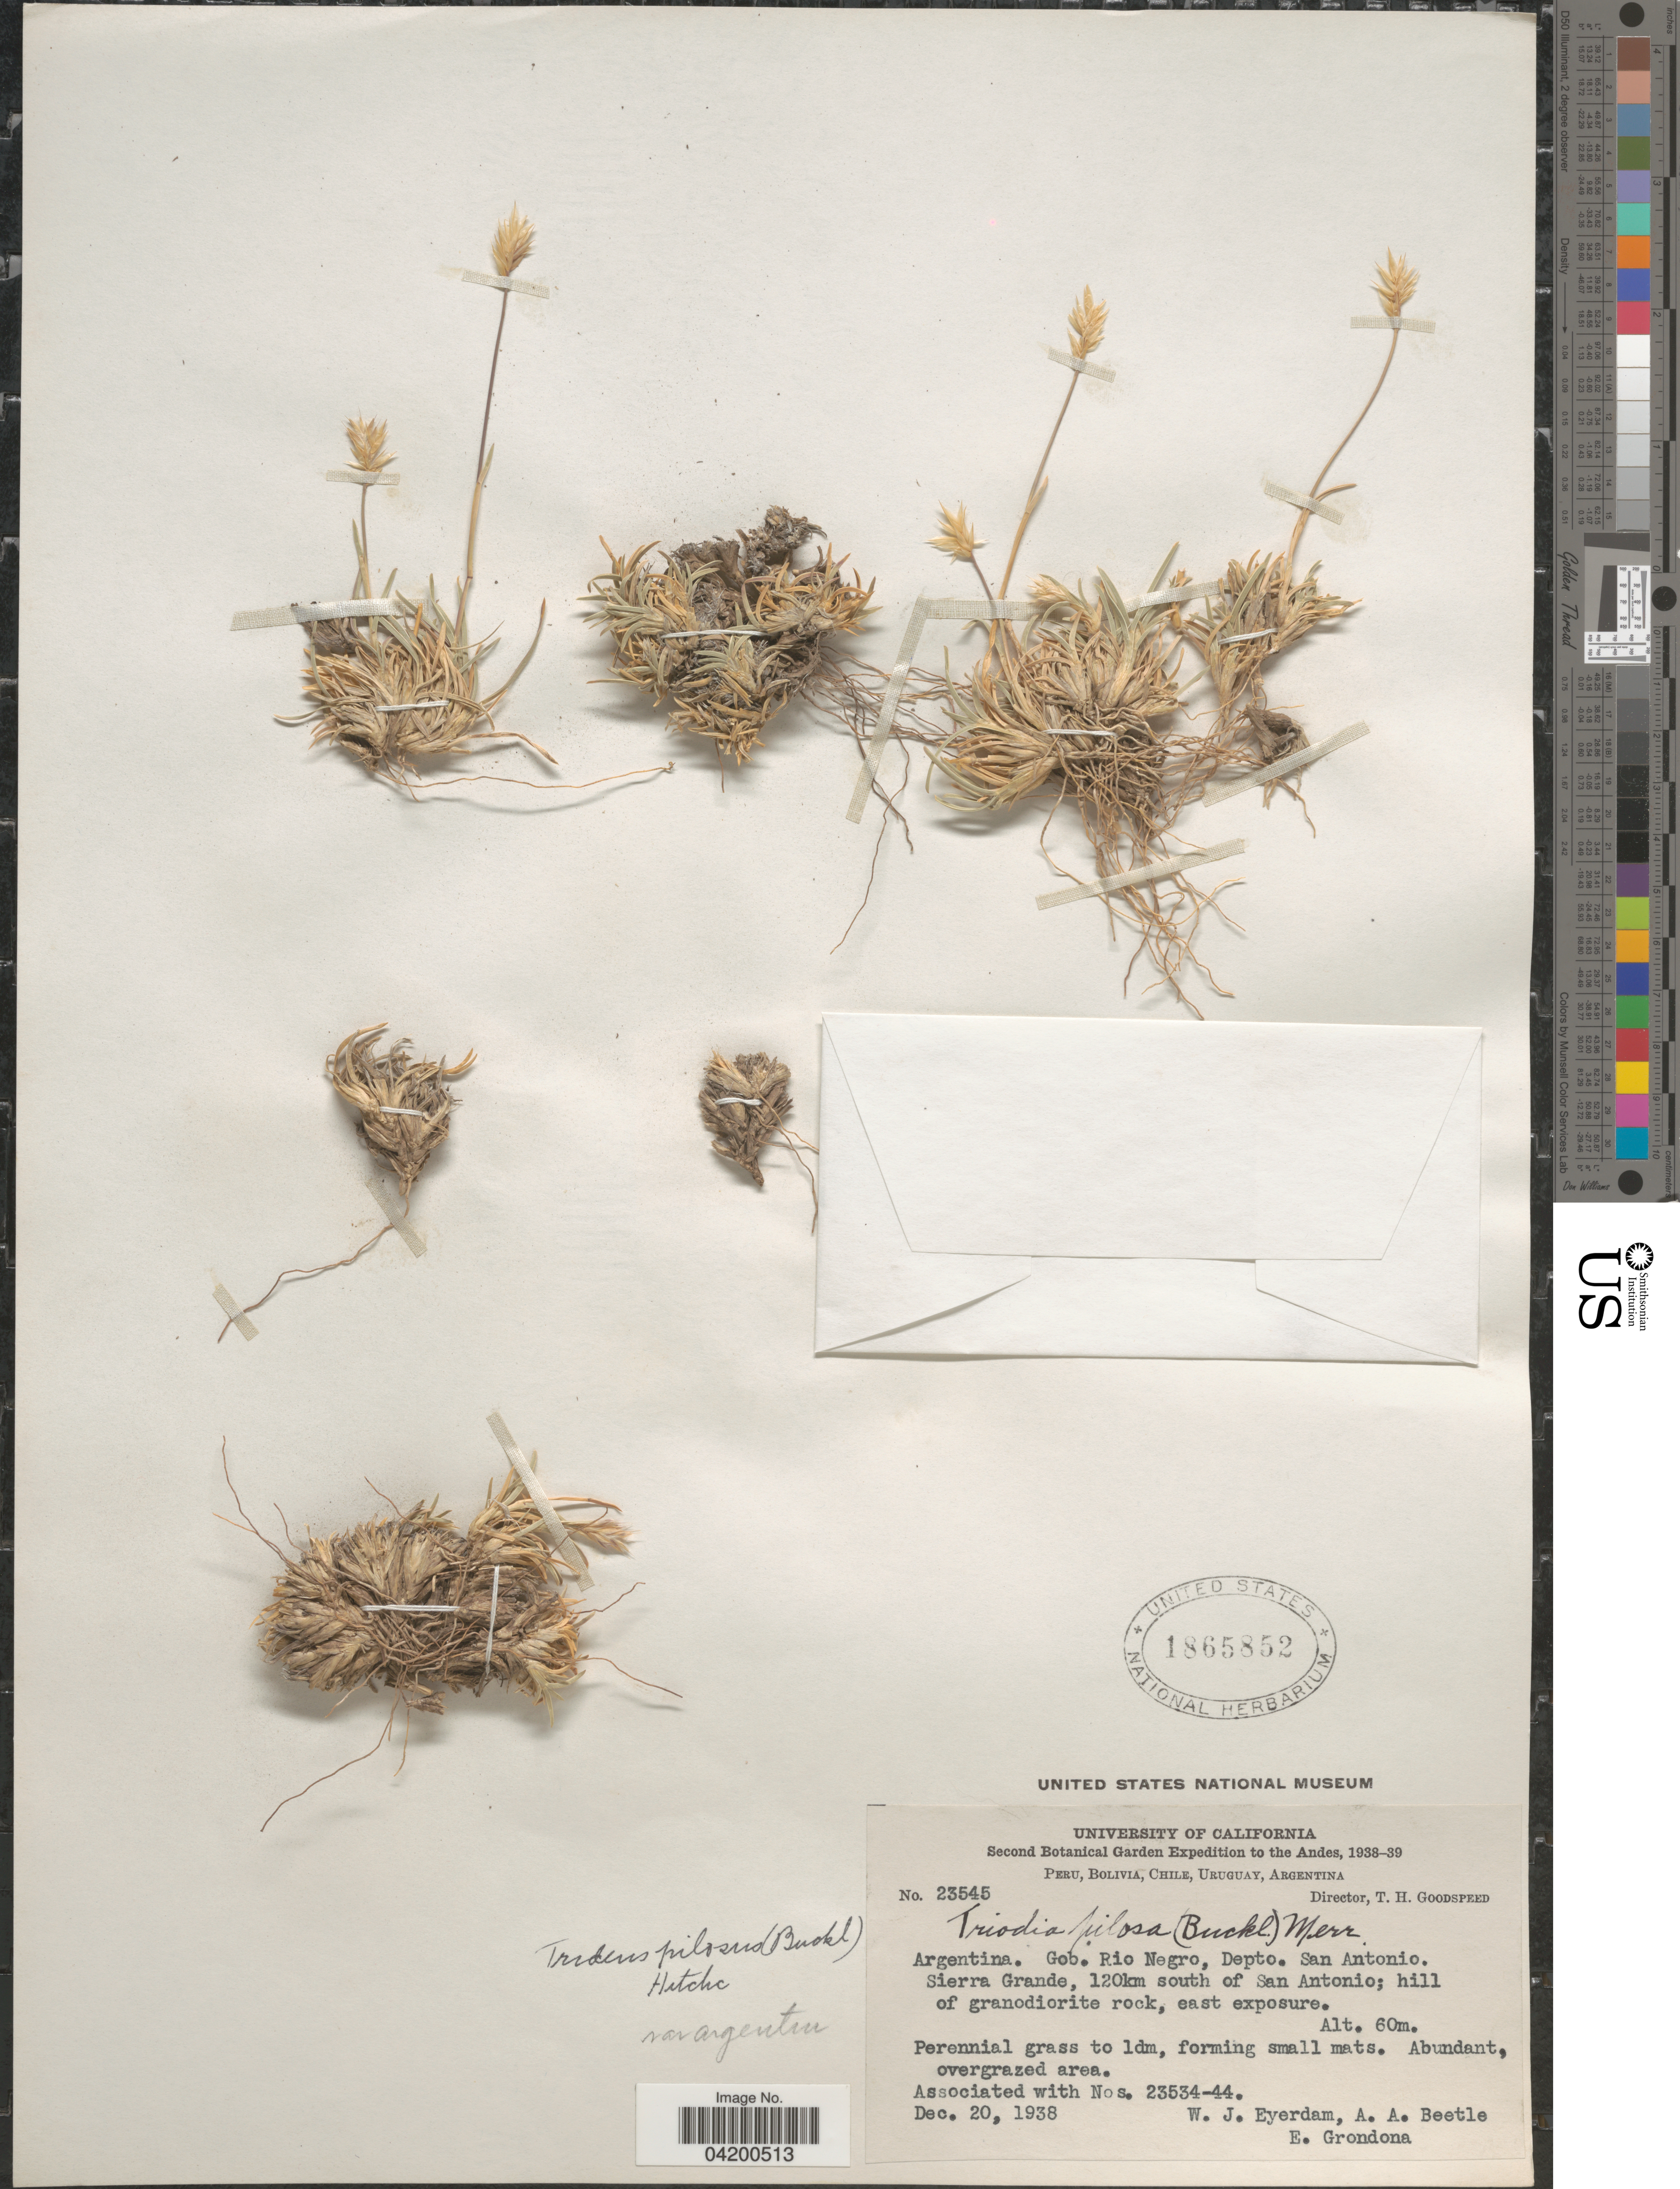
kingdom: Plantae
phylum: Tracheophyta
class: Liliopsida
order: Poales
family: Poaceae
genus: Erioneuron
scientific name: Erioneuron pilosum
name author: (Buckley) Nash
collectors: W. J. Eyerdam, A. A. Beetle & E. Grondona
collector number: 23545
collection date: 1938-12-20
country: Argentina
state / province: Rio Negro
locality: Second Botanical Garden Expedition to the Andes, 1938-39. Gob. Rio Negro, Depto. San Antonio. Sierra Grande, 120km south of San Antonio.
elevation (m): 60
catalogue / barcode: US 1865852